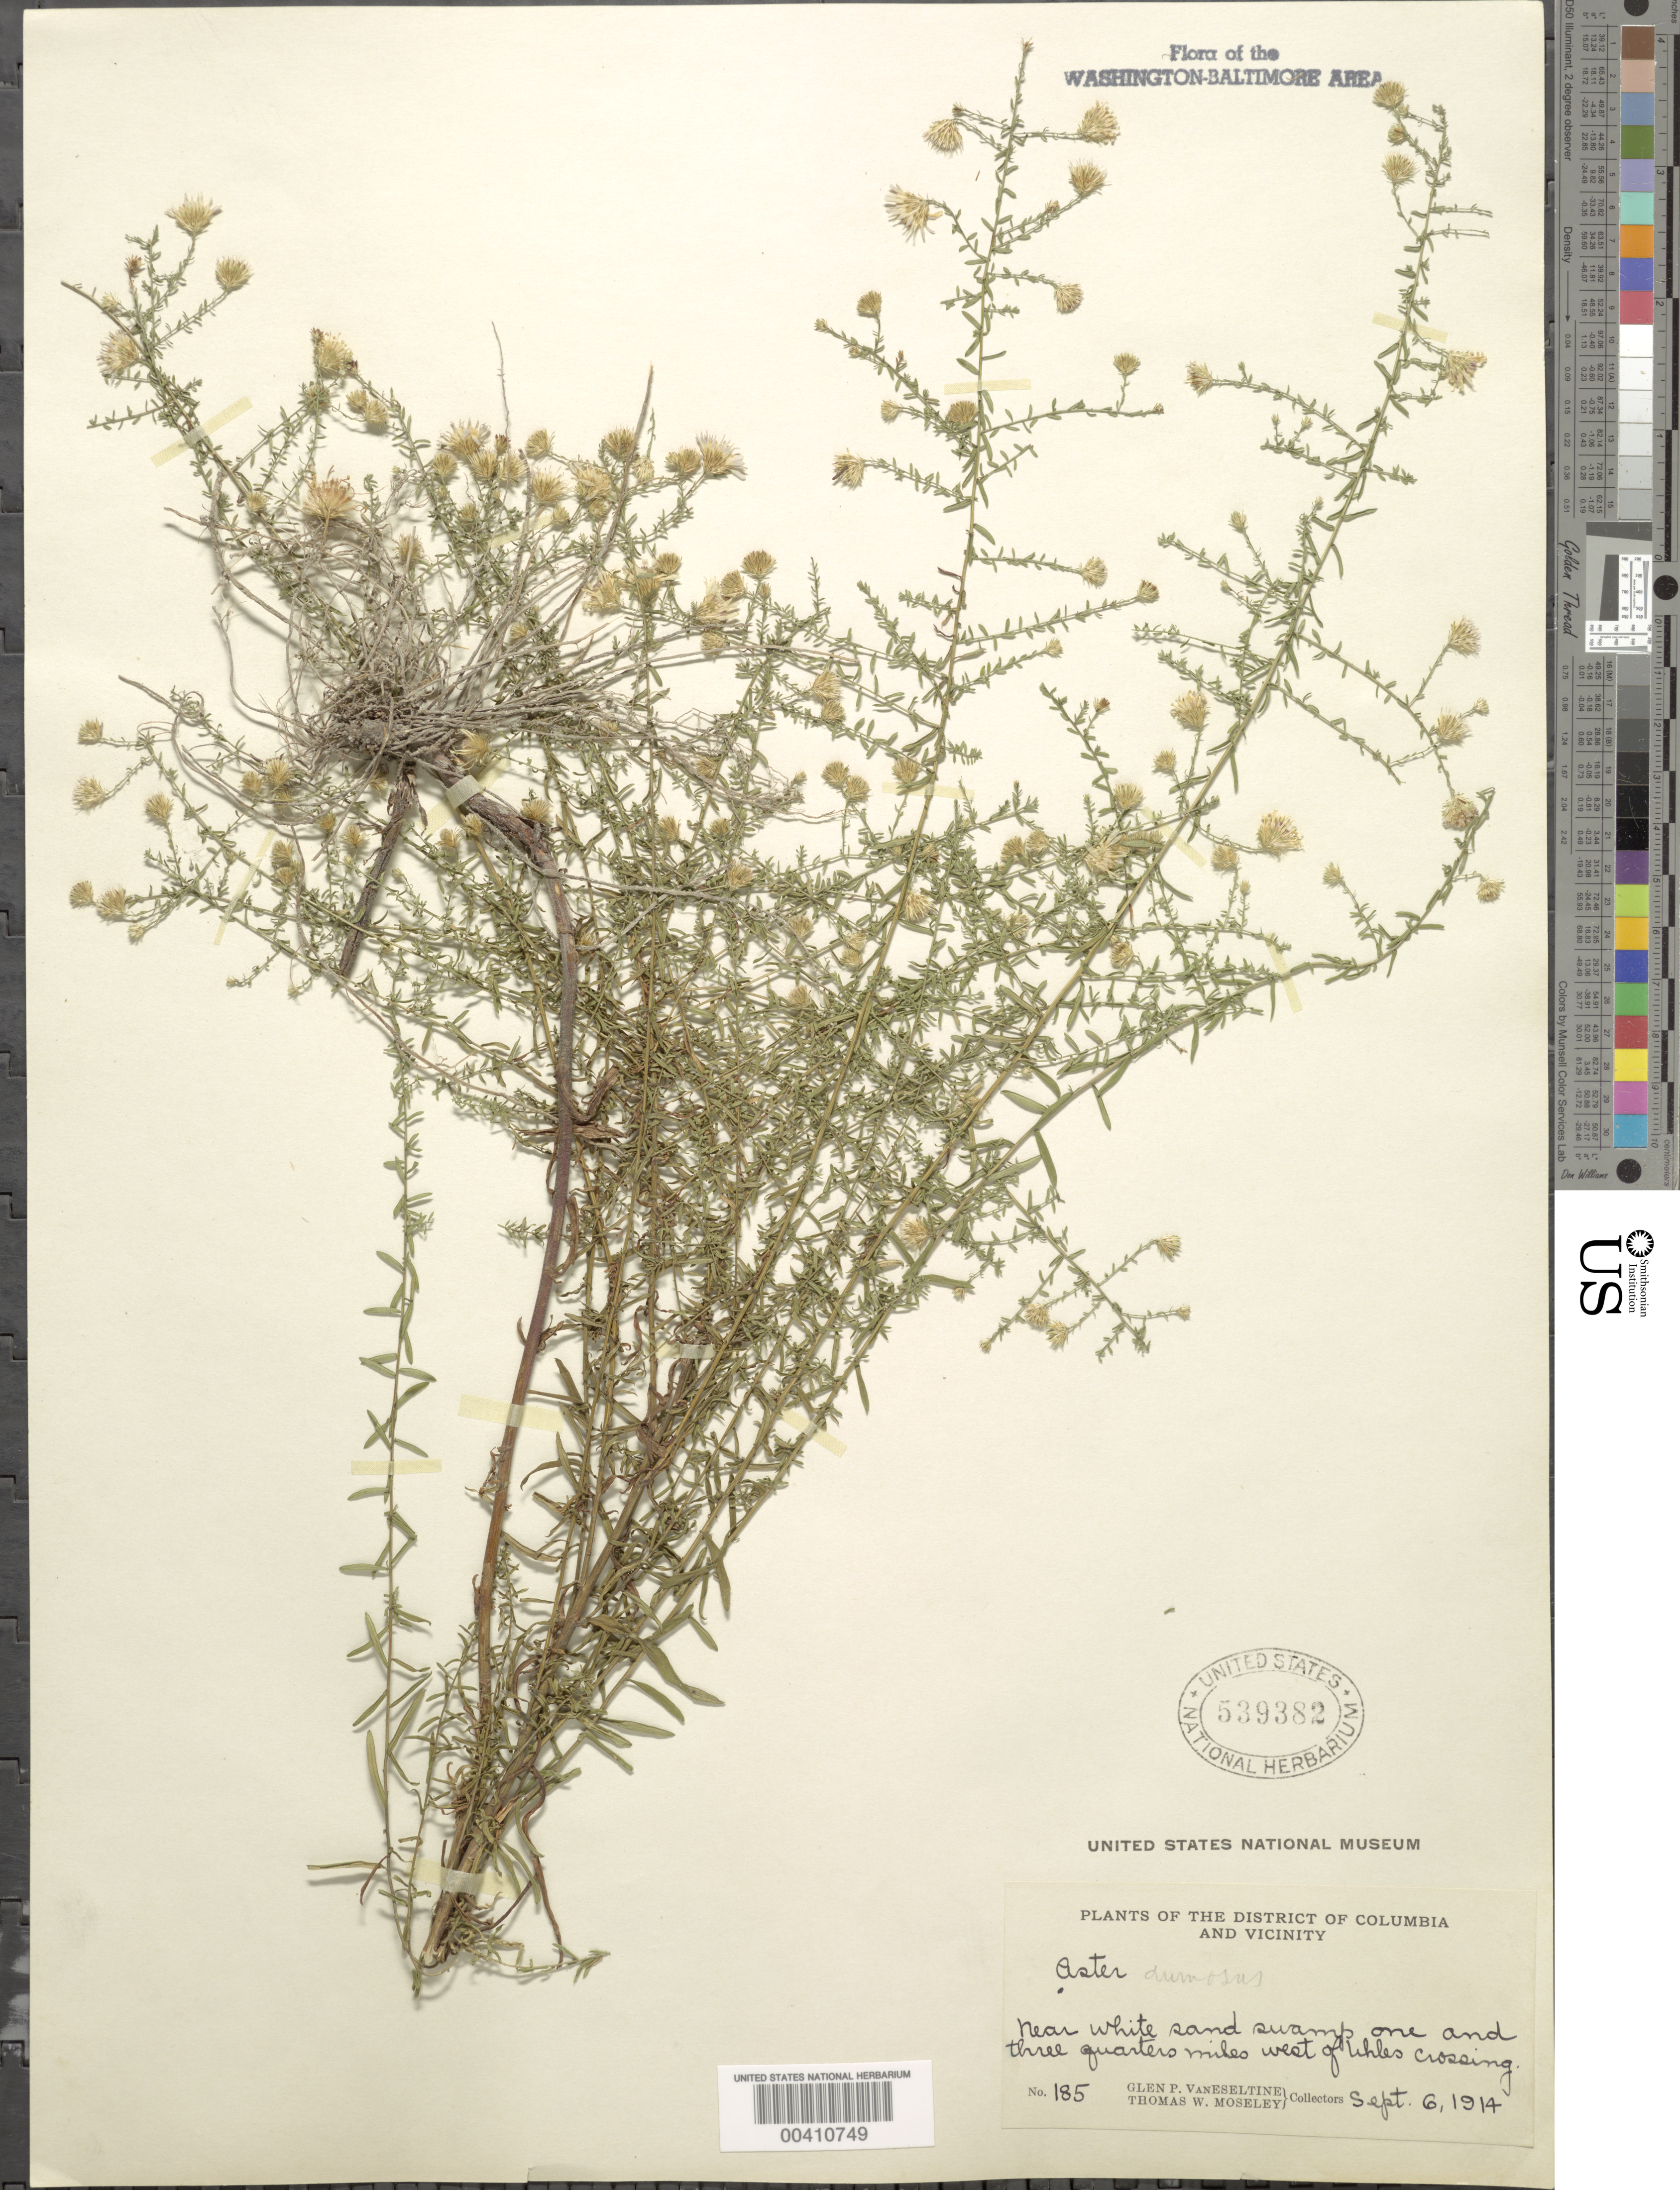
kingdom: Plantae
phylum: Tracheophyta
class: Magnoliopsida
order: Asterales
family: Asteraceae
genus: Symphyotrichum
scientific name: Symphyotrichum dumosum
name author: (L.) G.L. Nesom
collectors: G. P. Van Eseltine & T. Moseley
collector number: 185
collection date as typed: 06 Sep 1914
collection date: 1914-09-06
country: United States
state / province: Maryland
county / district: Prince George's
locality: Ulles Crossing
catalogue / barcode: US 539382